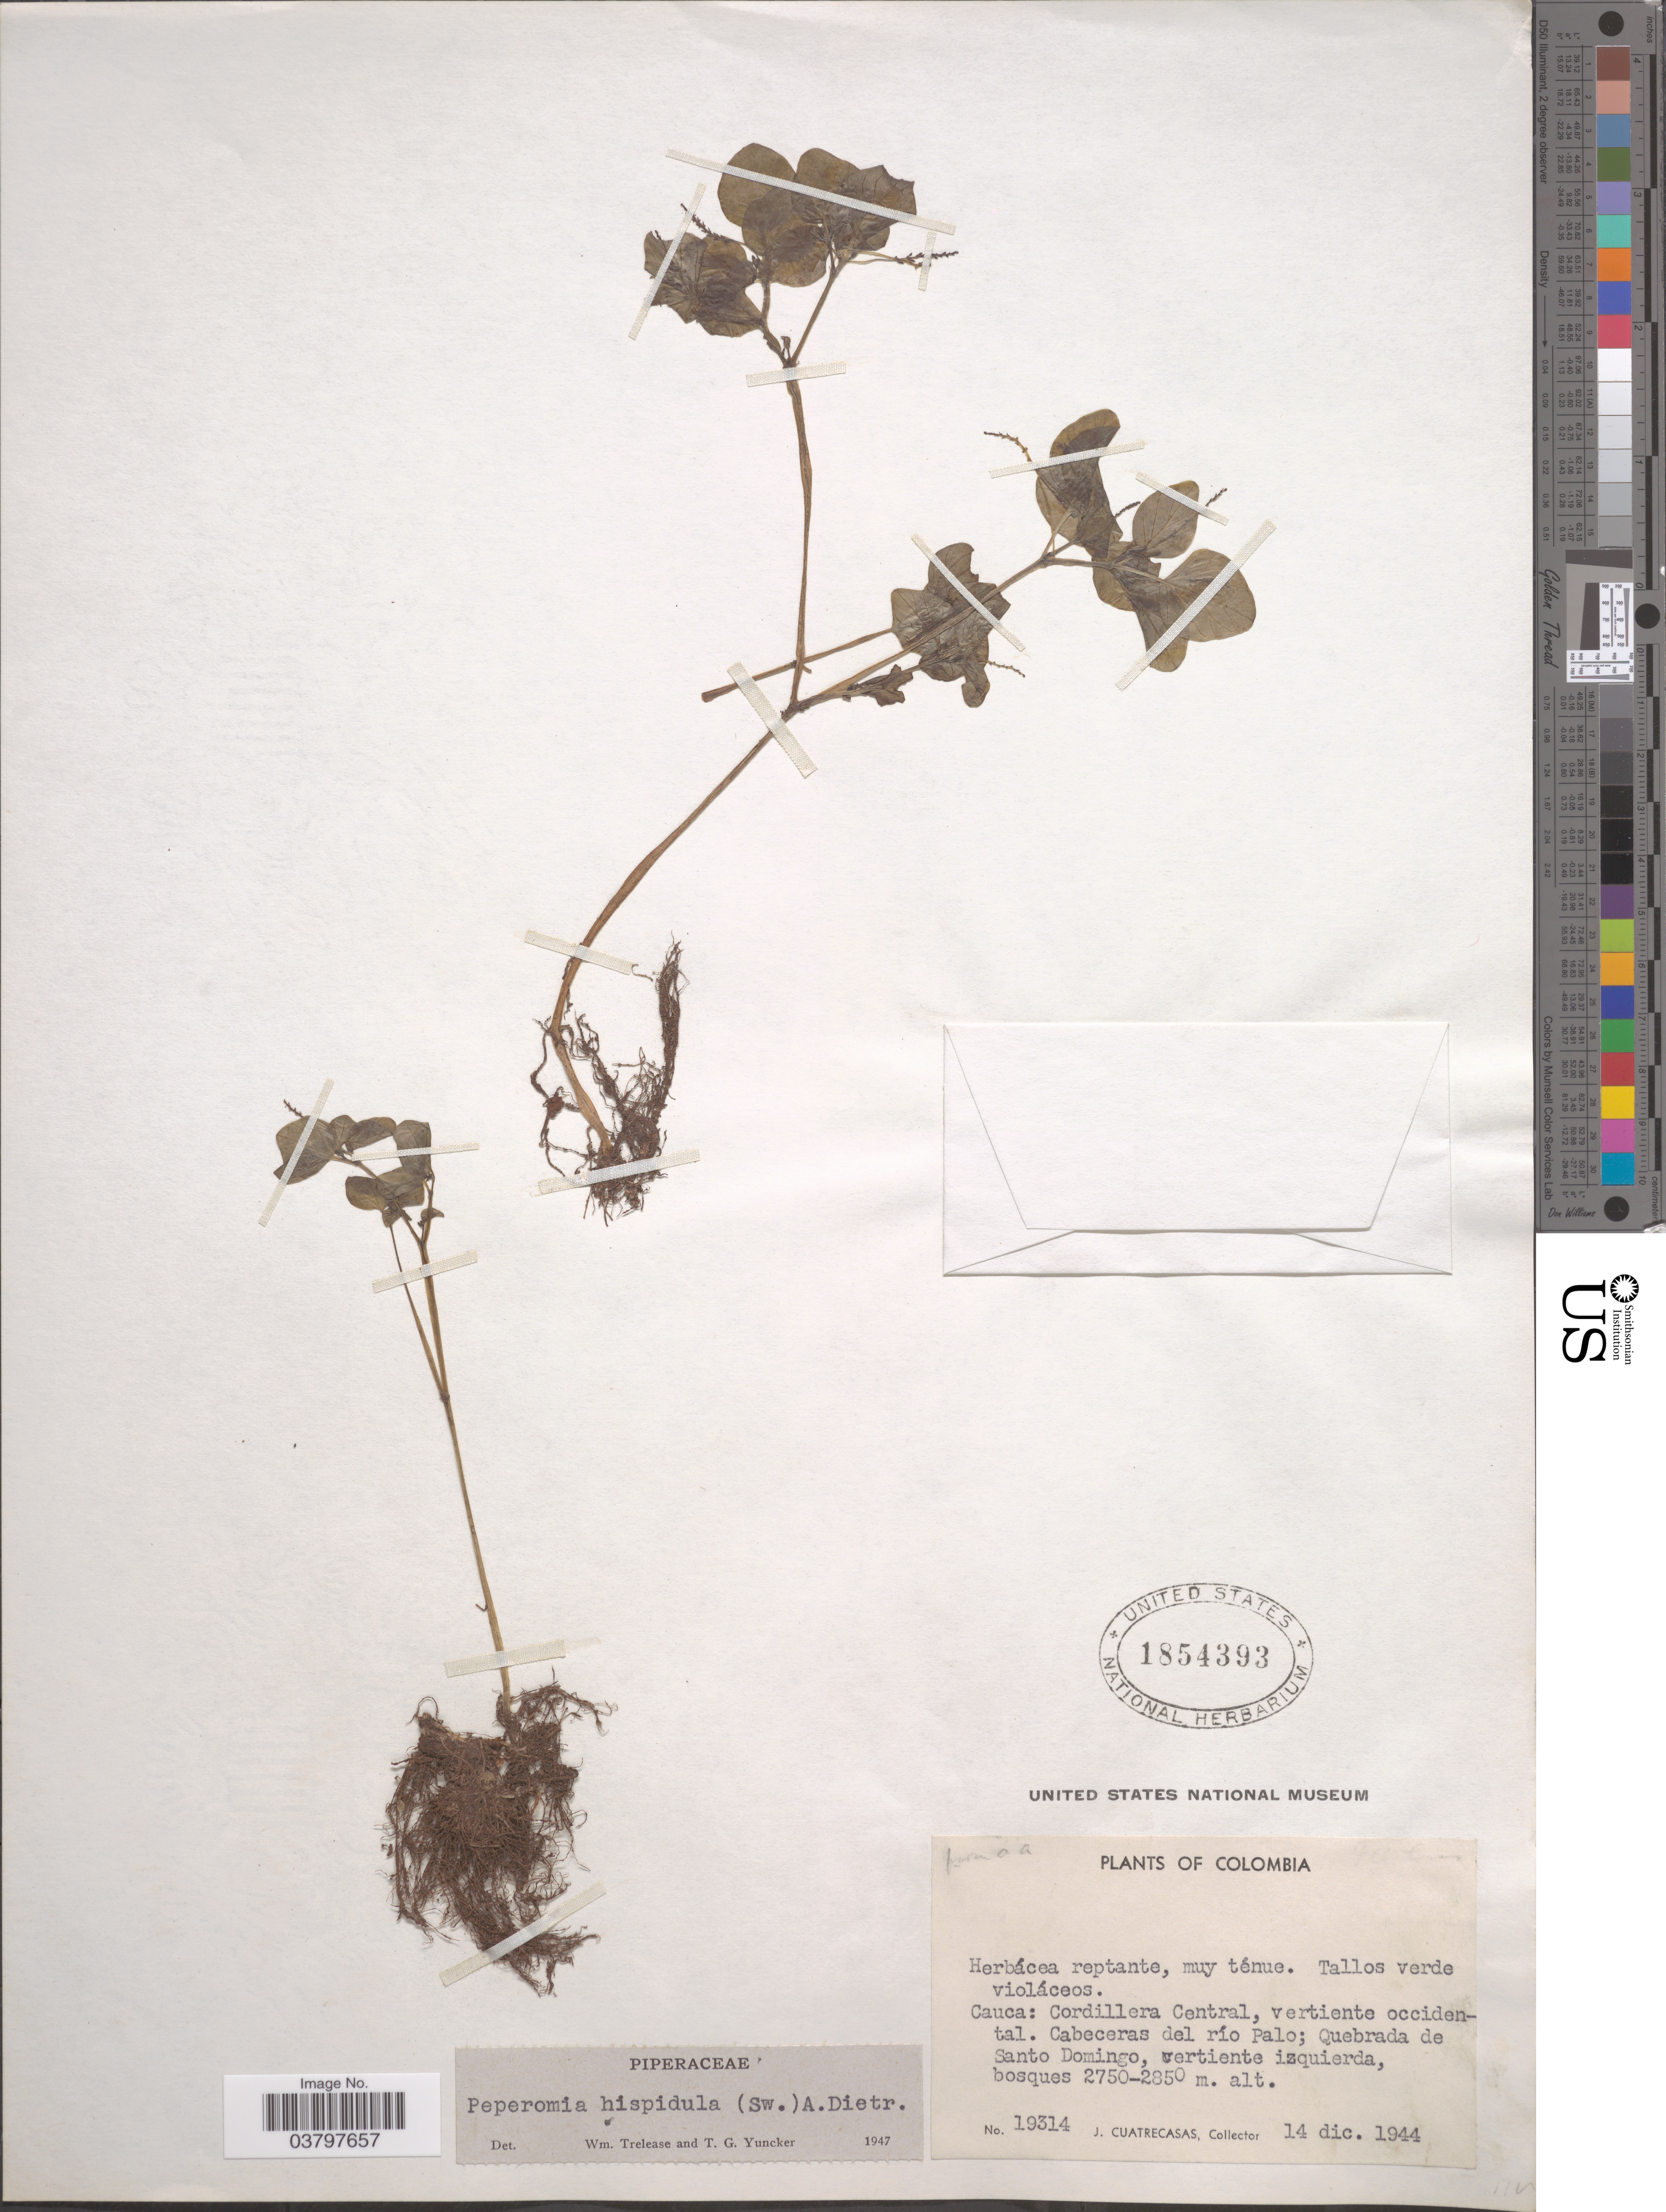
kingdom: Plantae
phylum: Tracheophyta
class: Magnoliopsida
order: Piperales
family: Piperaceae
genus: Peperomia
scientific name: Peperomia hispidula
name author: (Sw.) A. Dietr.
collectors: J. Cuatrecasas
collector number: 19314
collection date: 1944-12-14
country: Colombia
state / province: Cauca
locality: Cordillera Central, vertiente occidental. Cabeceras del río Palo; Quebrada de Santo Domingo, vertiente izquierda.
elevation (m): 2750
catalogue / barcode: US 1854393